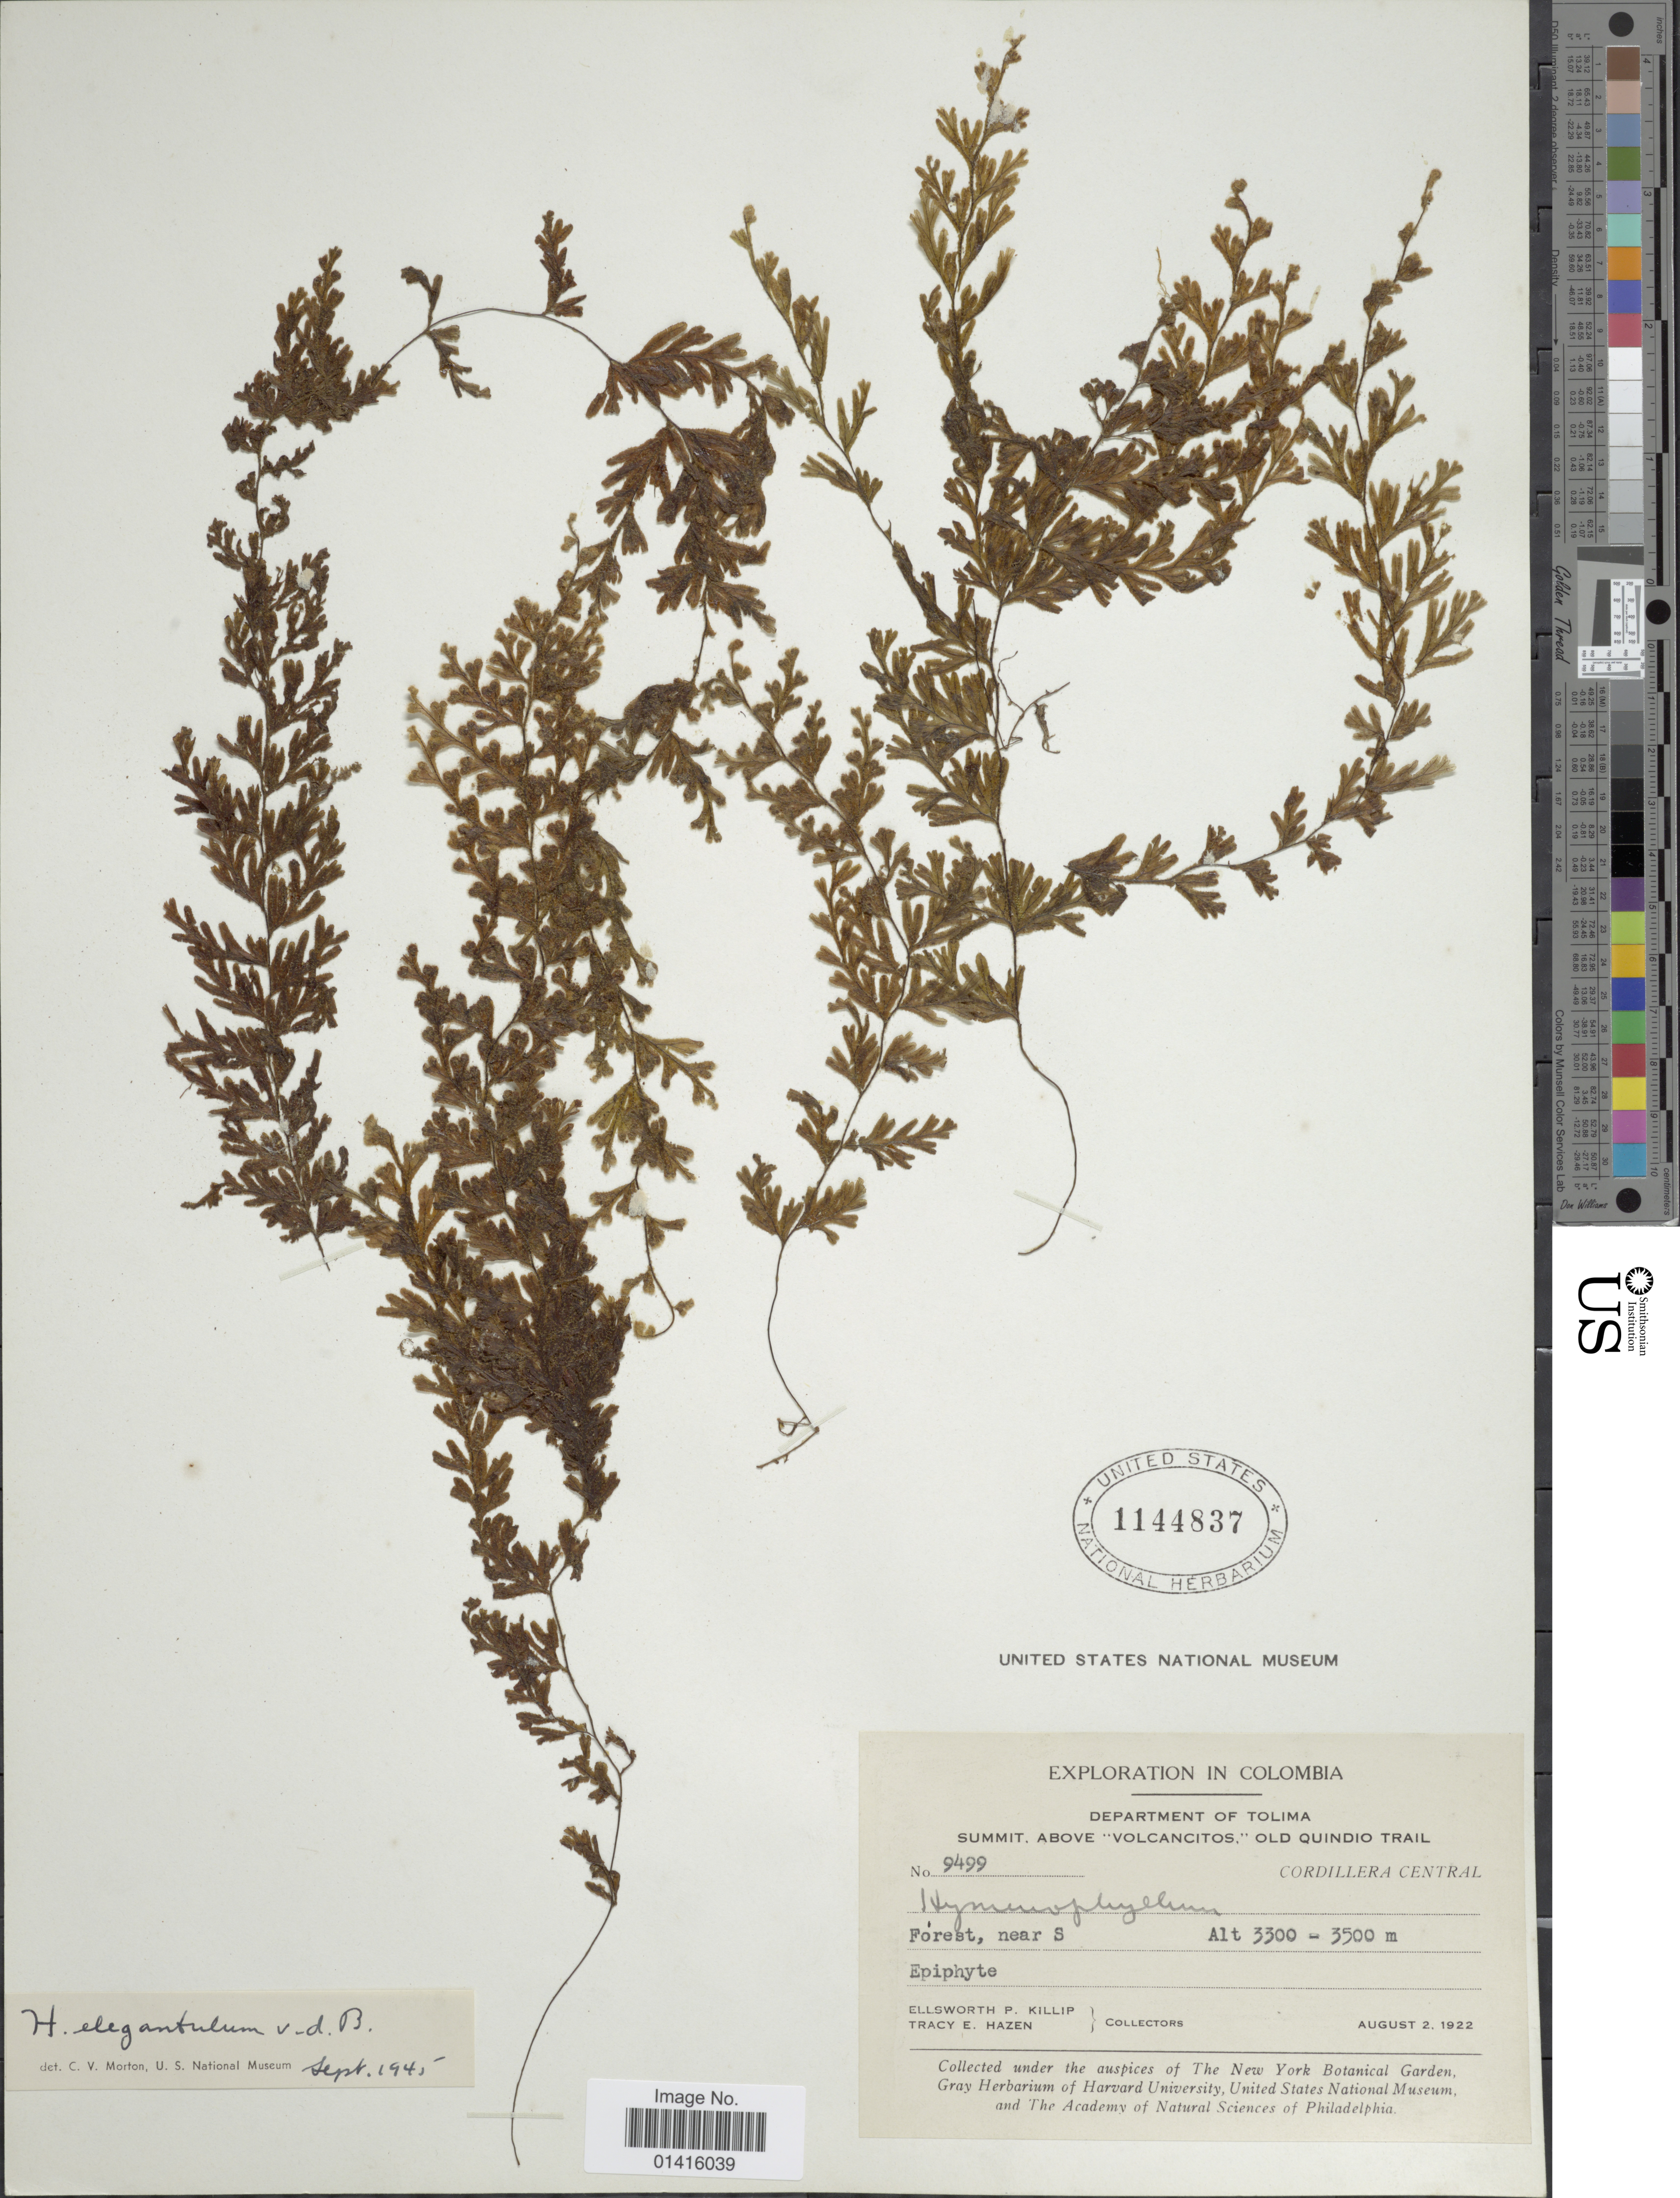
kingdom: Plantae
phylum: Tracheophyta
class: Polypodiopsida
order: Hymenophyllales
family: Hymenophyllaceae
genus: Hymenophyllum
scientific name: Hymenophyllum elegantulum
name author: Bosch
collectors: E. P. Killip & T. E. Hazen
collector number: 9499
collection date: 1922-08-02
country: Colombia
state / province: Tolima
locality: Department of Tolima, Summit, above "Volcancitos" Old Quindio Trail, Cordillera central, forest, near S.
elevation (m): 3300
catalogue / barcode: US 1144837